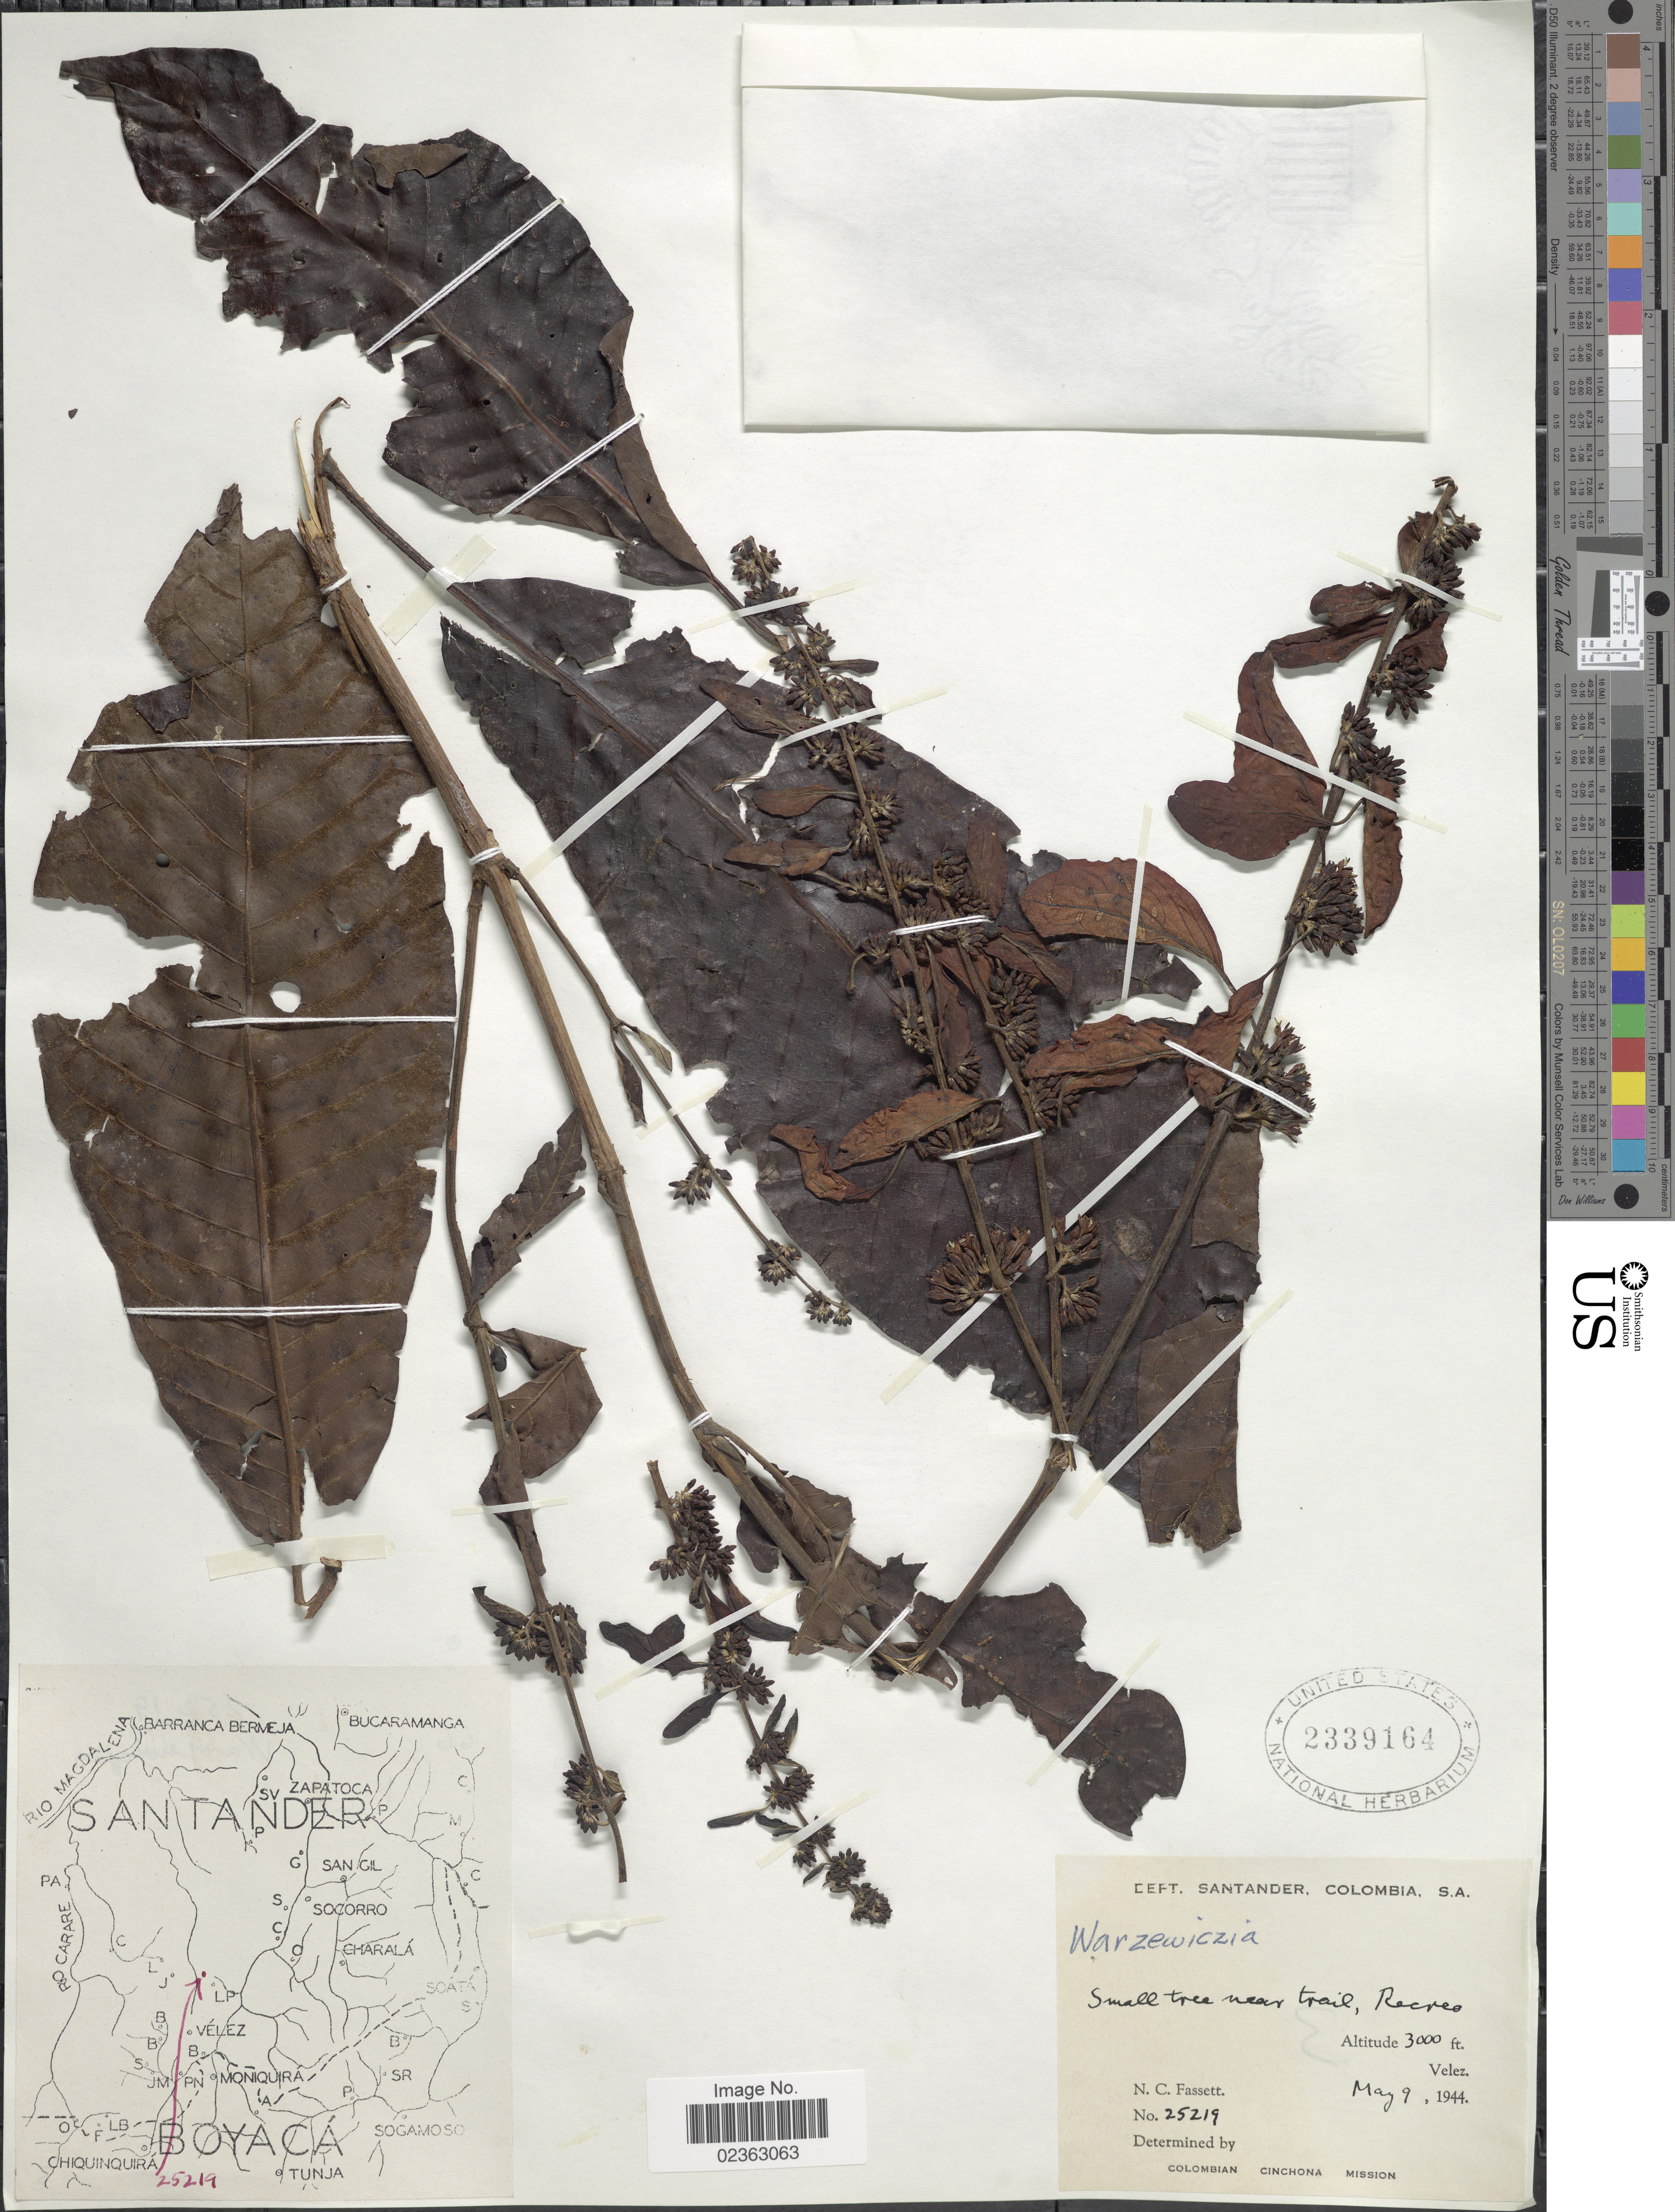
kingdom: Plantae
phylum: Tracheophyta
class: Magnoliopsida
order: Gentianales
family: Rubiaceae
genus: Warszewiczia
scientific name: Warszewiczia coccinea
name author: (Vahl) Klotzsch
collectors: N. C. Fassett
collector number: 25219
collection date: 1944-05-09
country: Colombia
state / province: Santander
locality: Velez. [unsure placement]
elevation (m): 91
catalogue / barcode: US 2339164